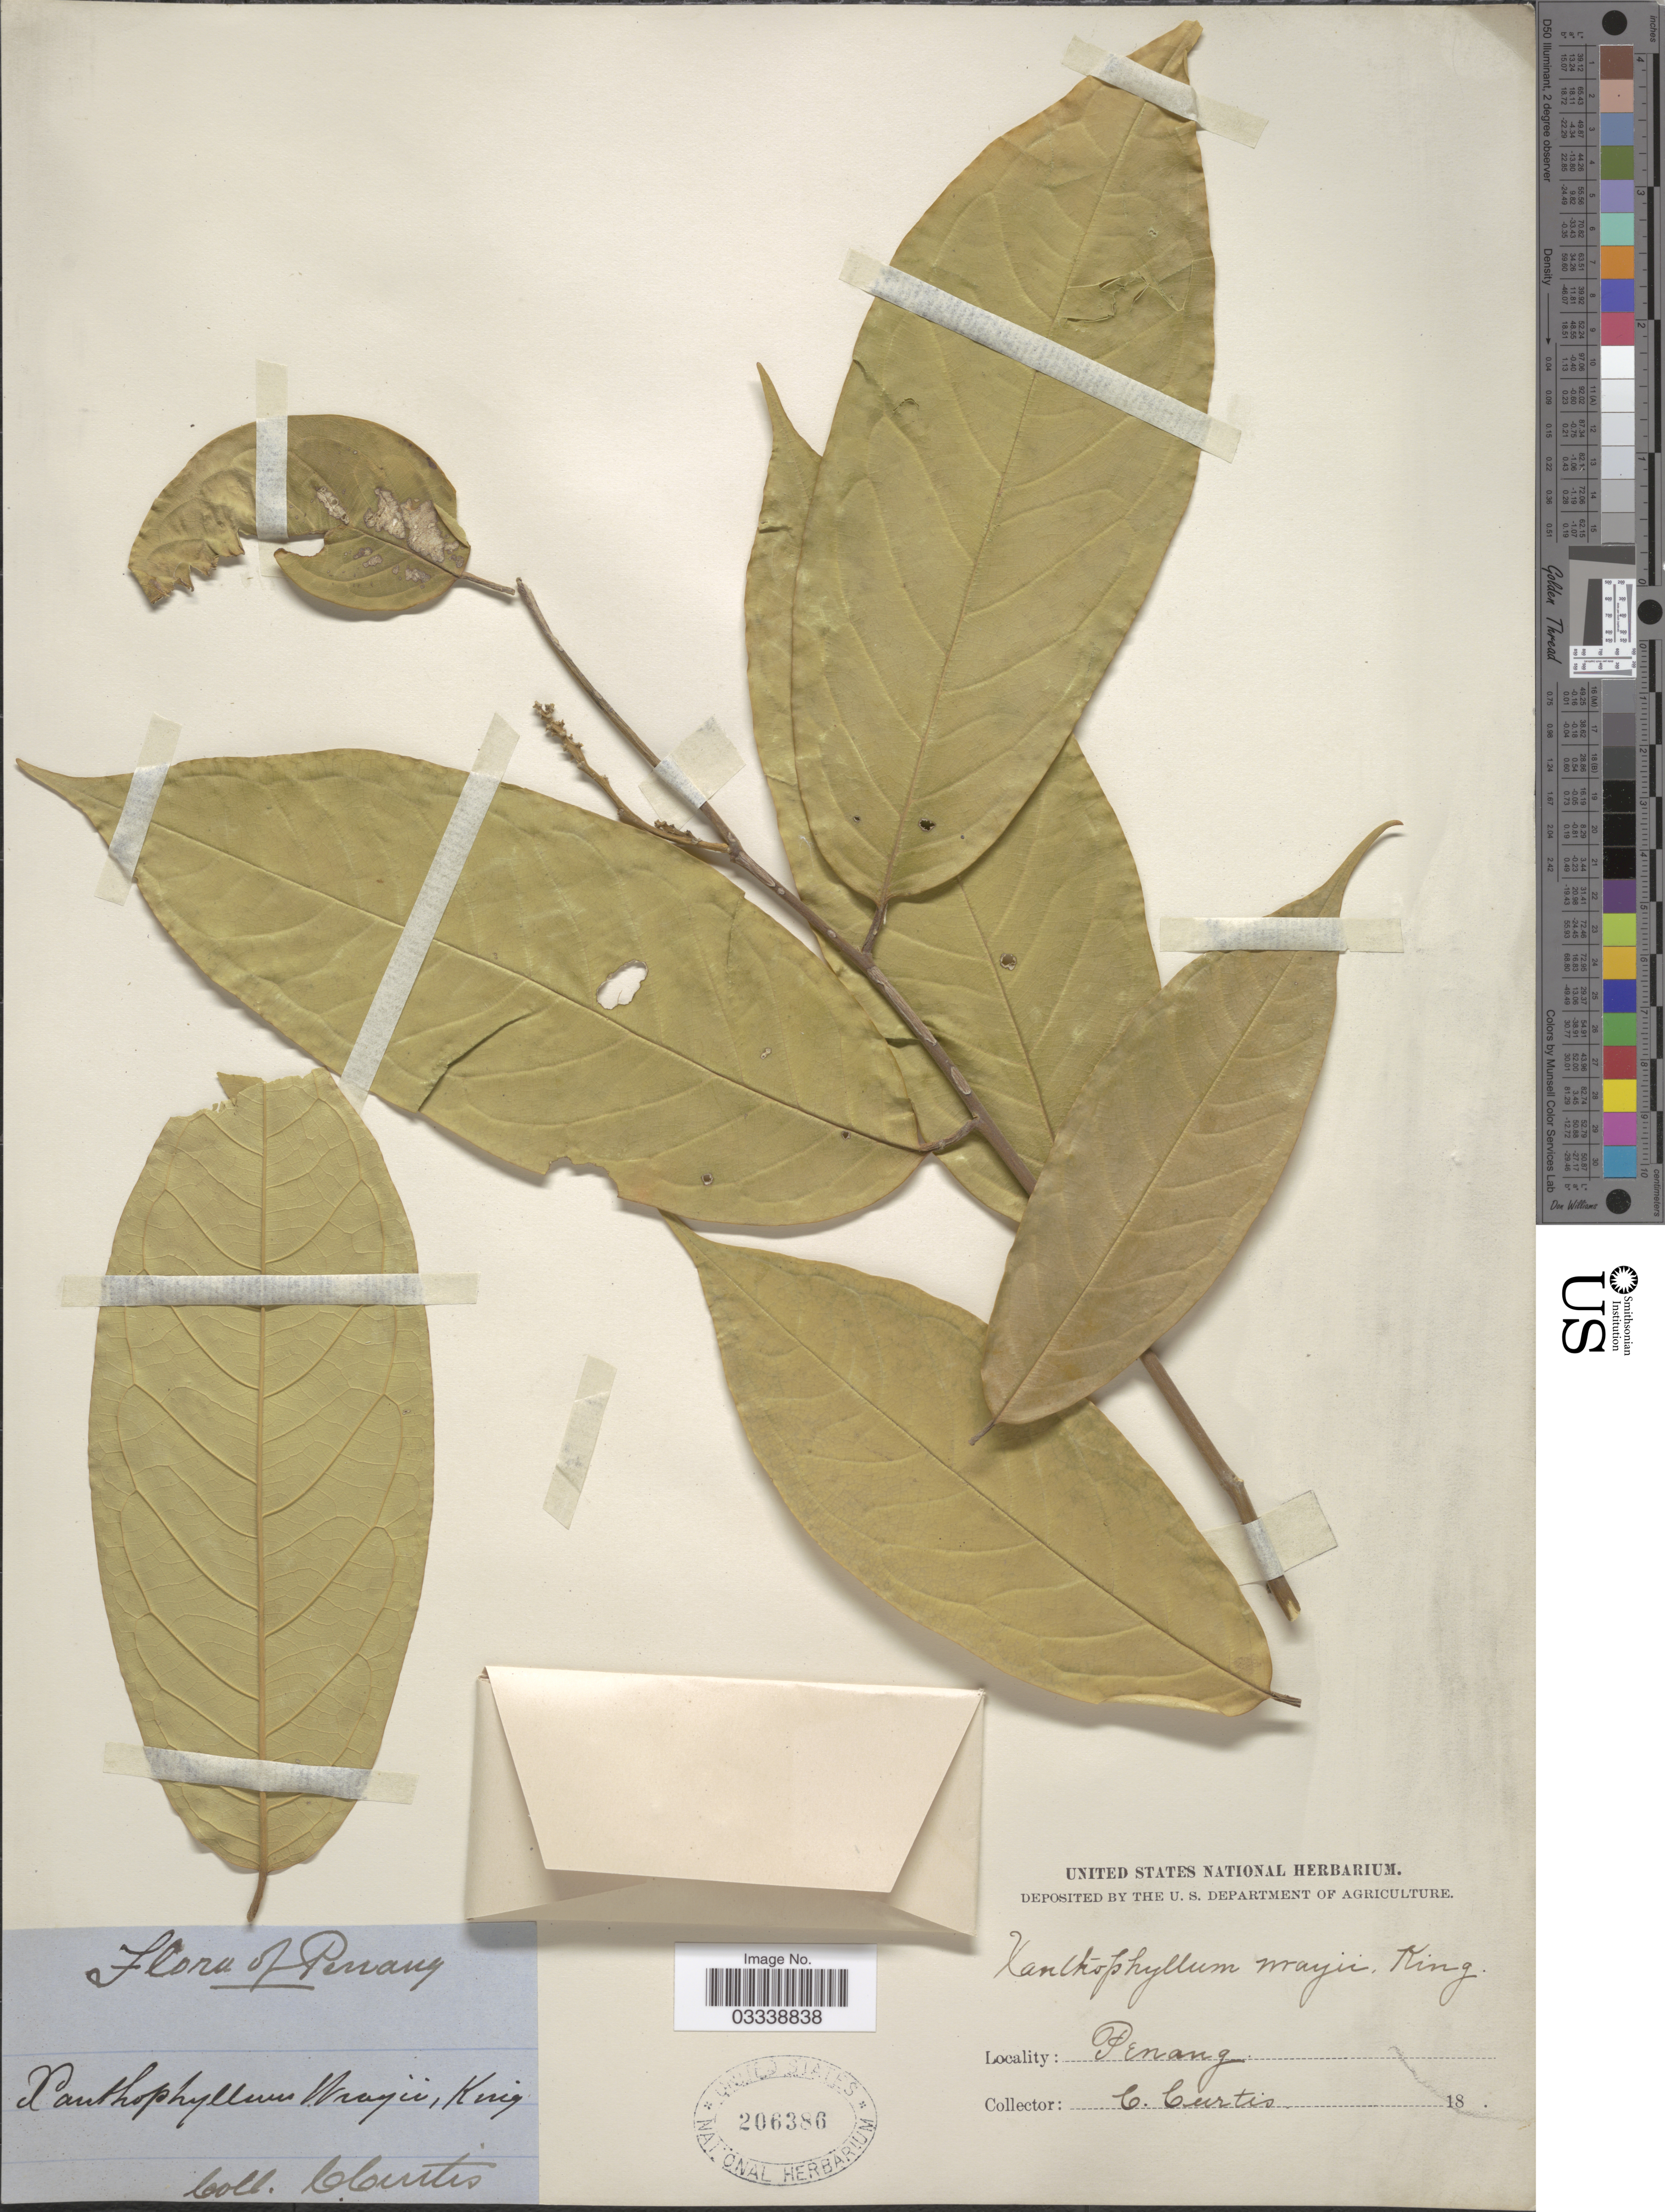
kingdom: Plantae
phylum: Tracheophyta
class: Magnoliopsida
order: Fabales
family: Polygalaceae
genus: Xanthophyllum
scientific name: Xanthophyllum wrayi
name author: King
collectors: C. Curtis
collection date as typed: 18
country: Malaysia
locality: Penang.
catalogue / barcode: US 206386